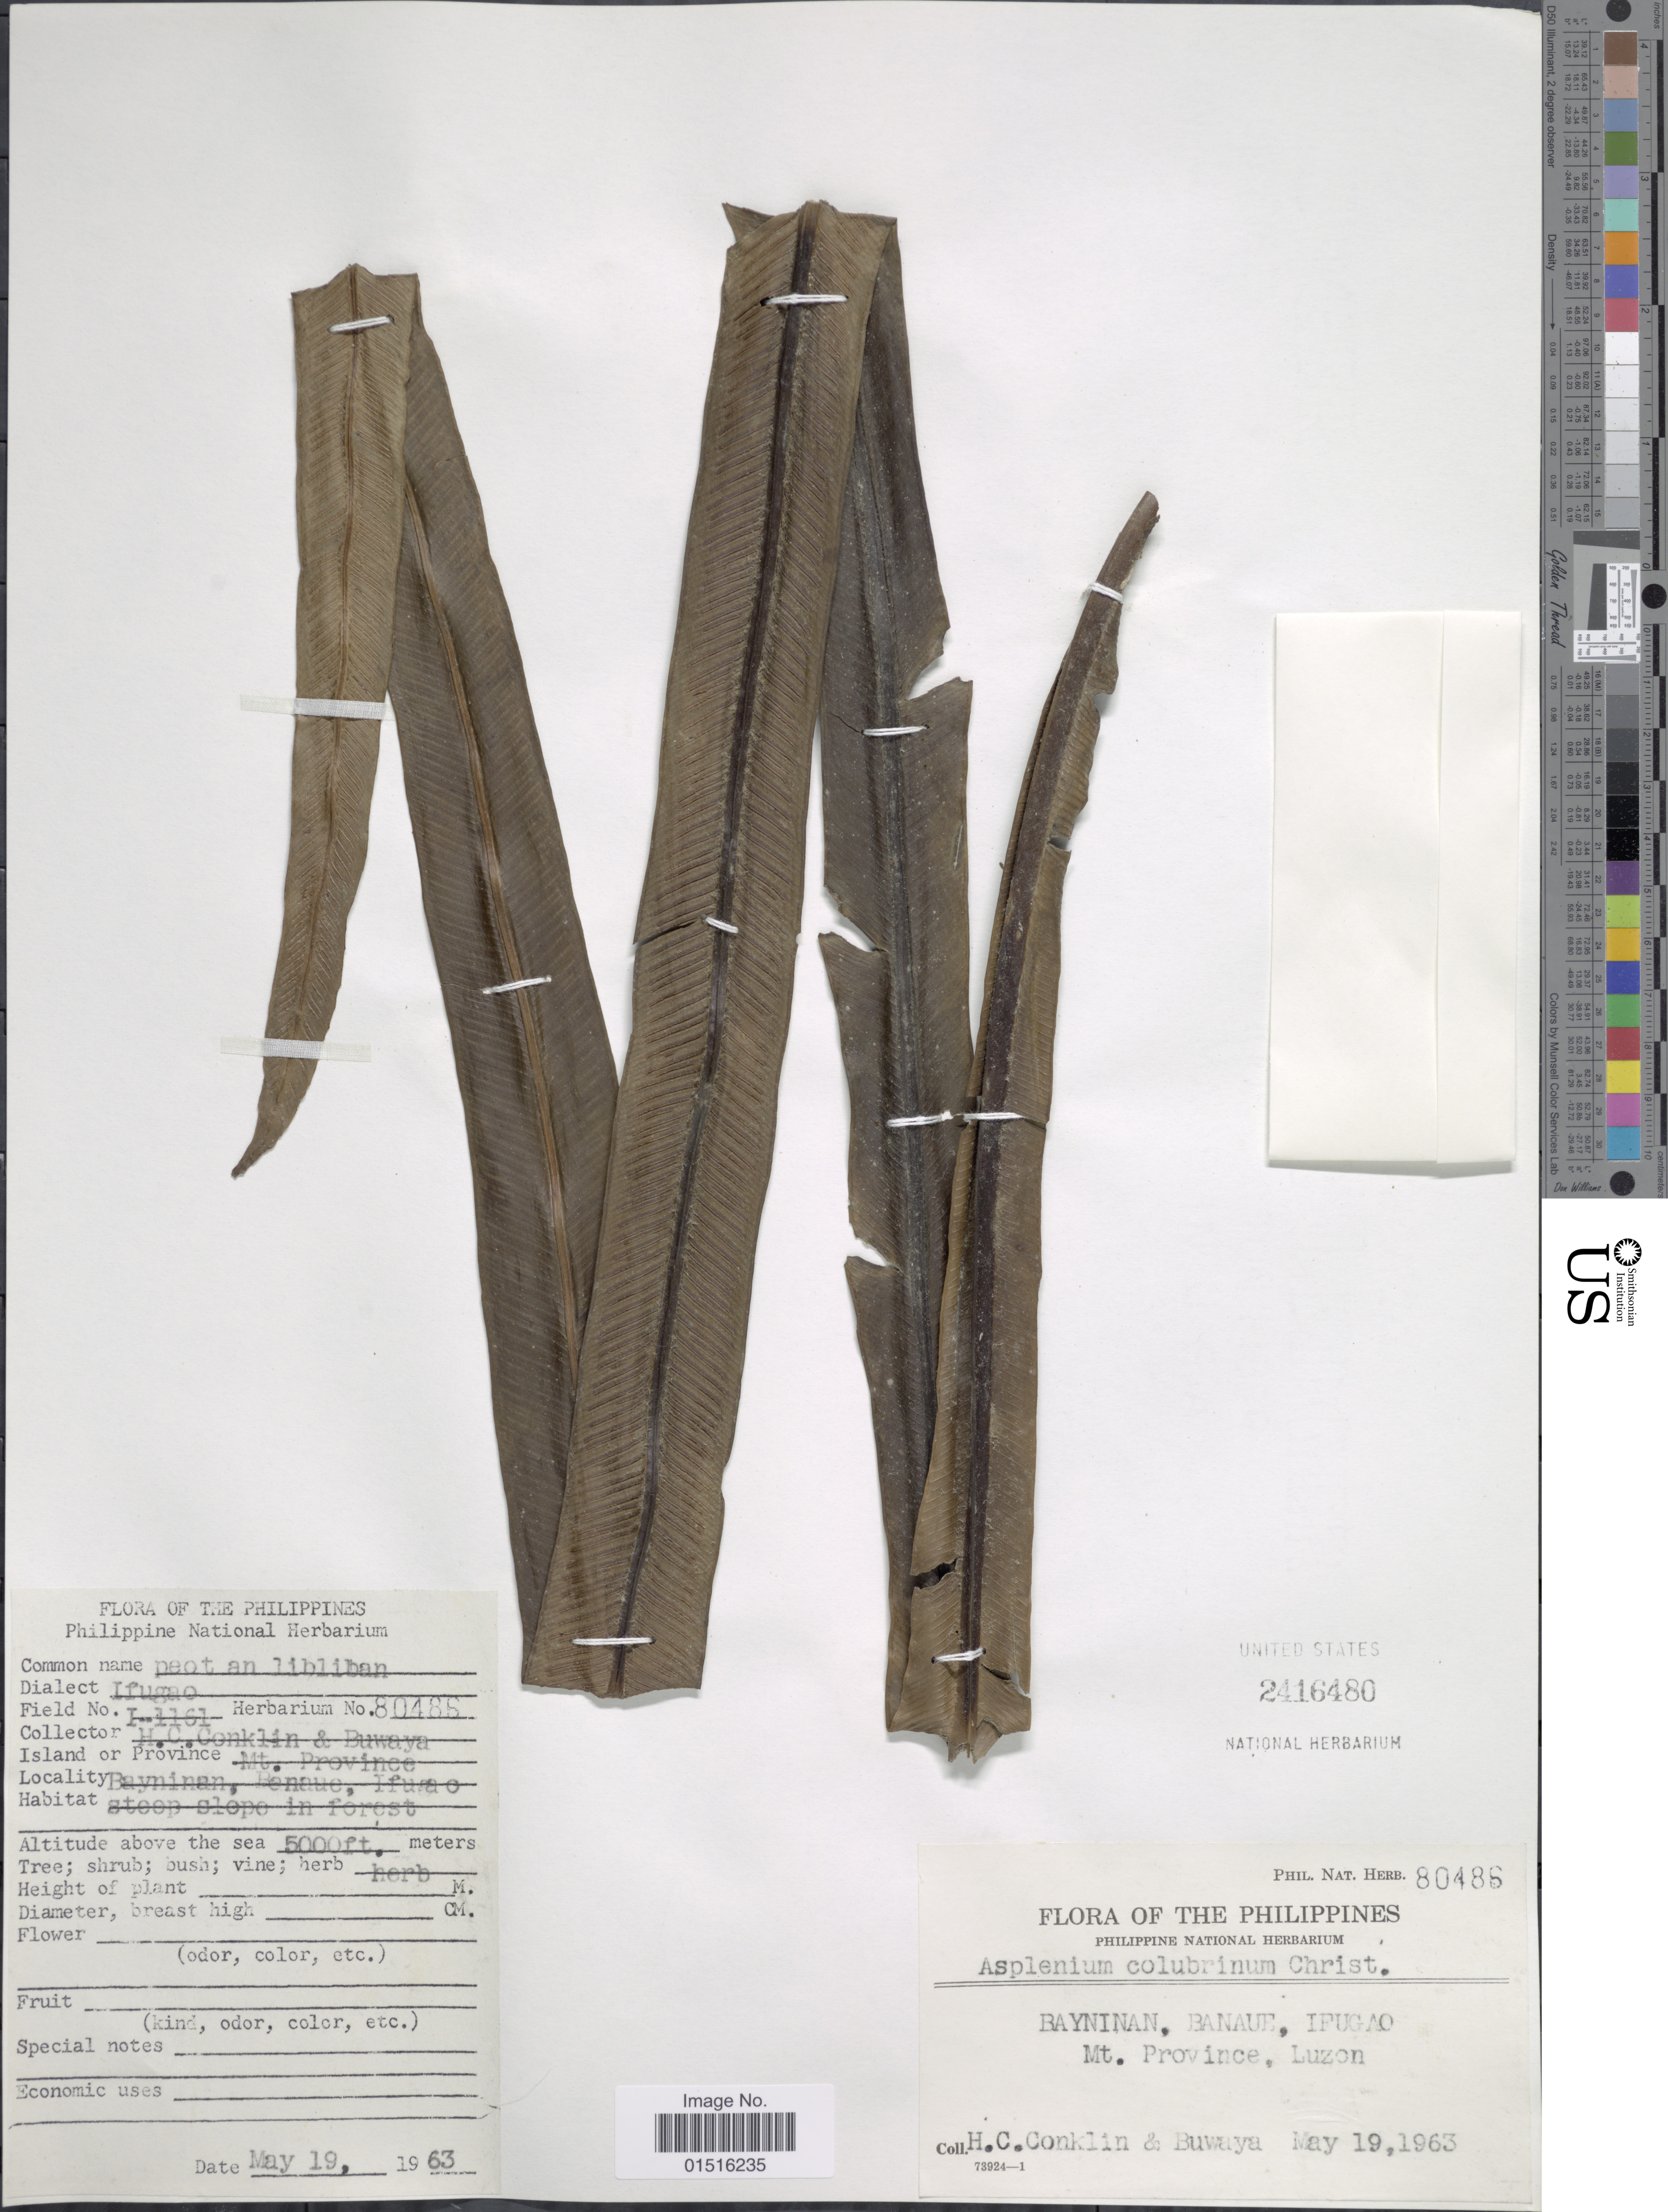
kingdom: Plantae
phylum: Tracheophyta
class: Polypodiopsida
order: Polypodiales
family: Aspleniaceae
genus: Asplenium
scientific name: Asplenium colubrinum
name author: Christ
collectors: H. Conklin & -. Buwaya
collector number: Phil. Nat. Herb. 80486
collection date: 1963-05-19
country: Philippines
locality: Rayninan, Banaue, Ifugao, Mt. Province, Luzon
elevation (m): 1524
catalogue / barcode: US 2416480